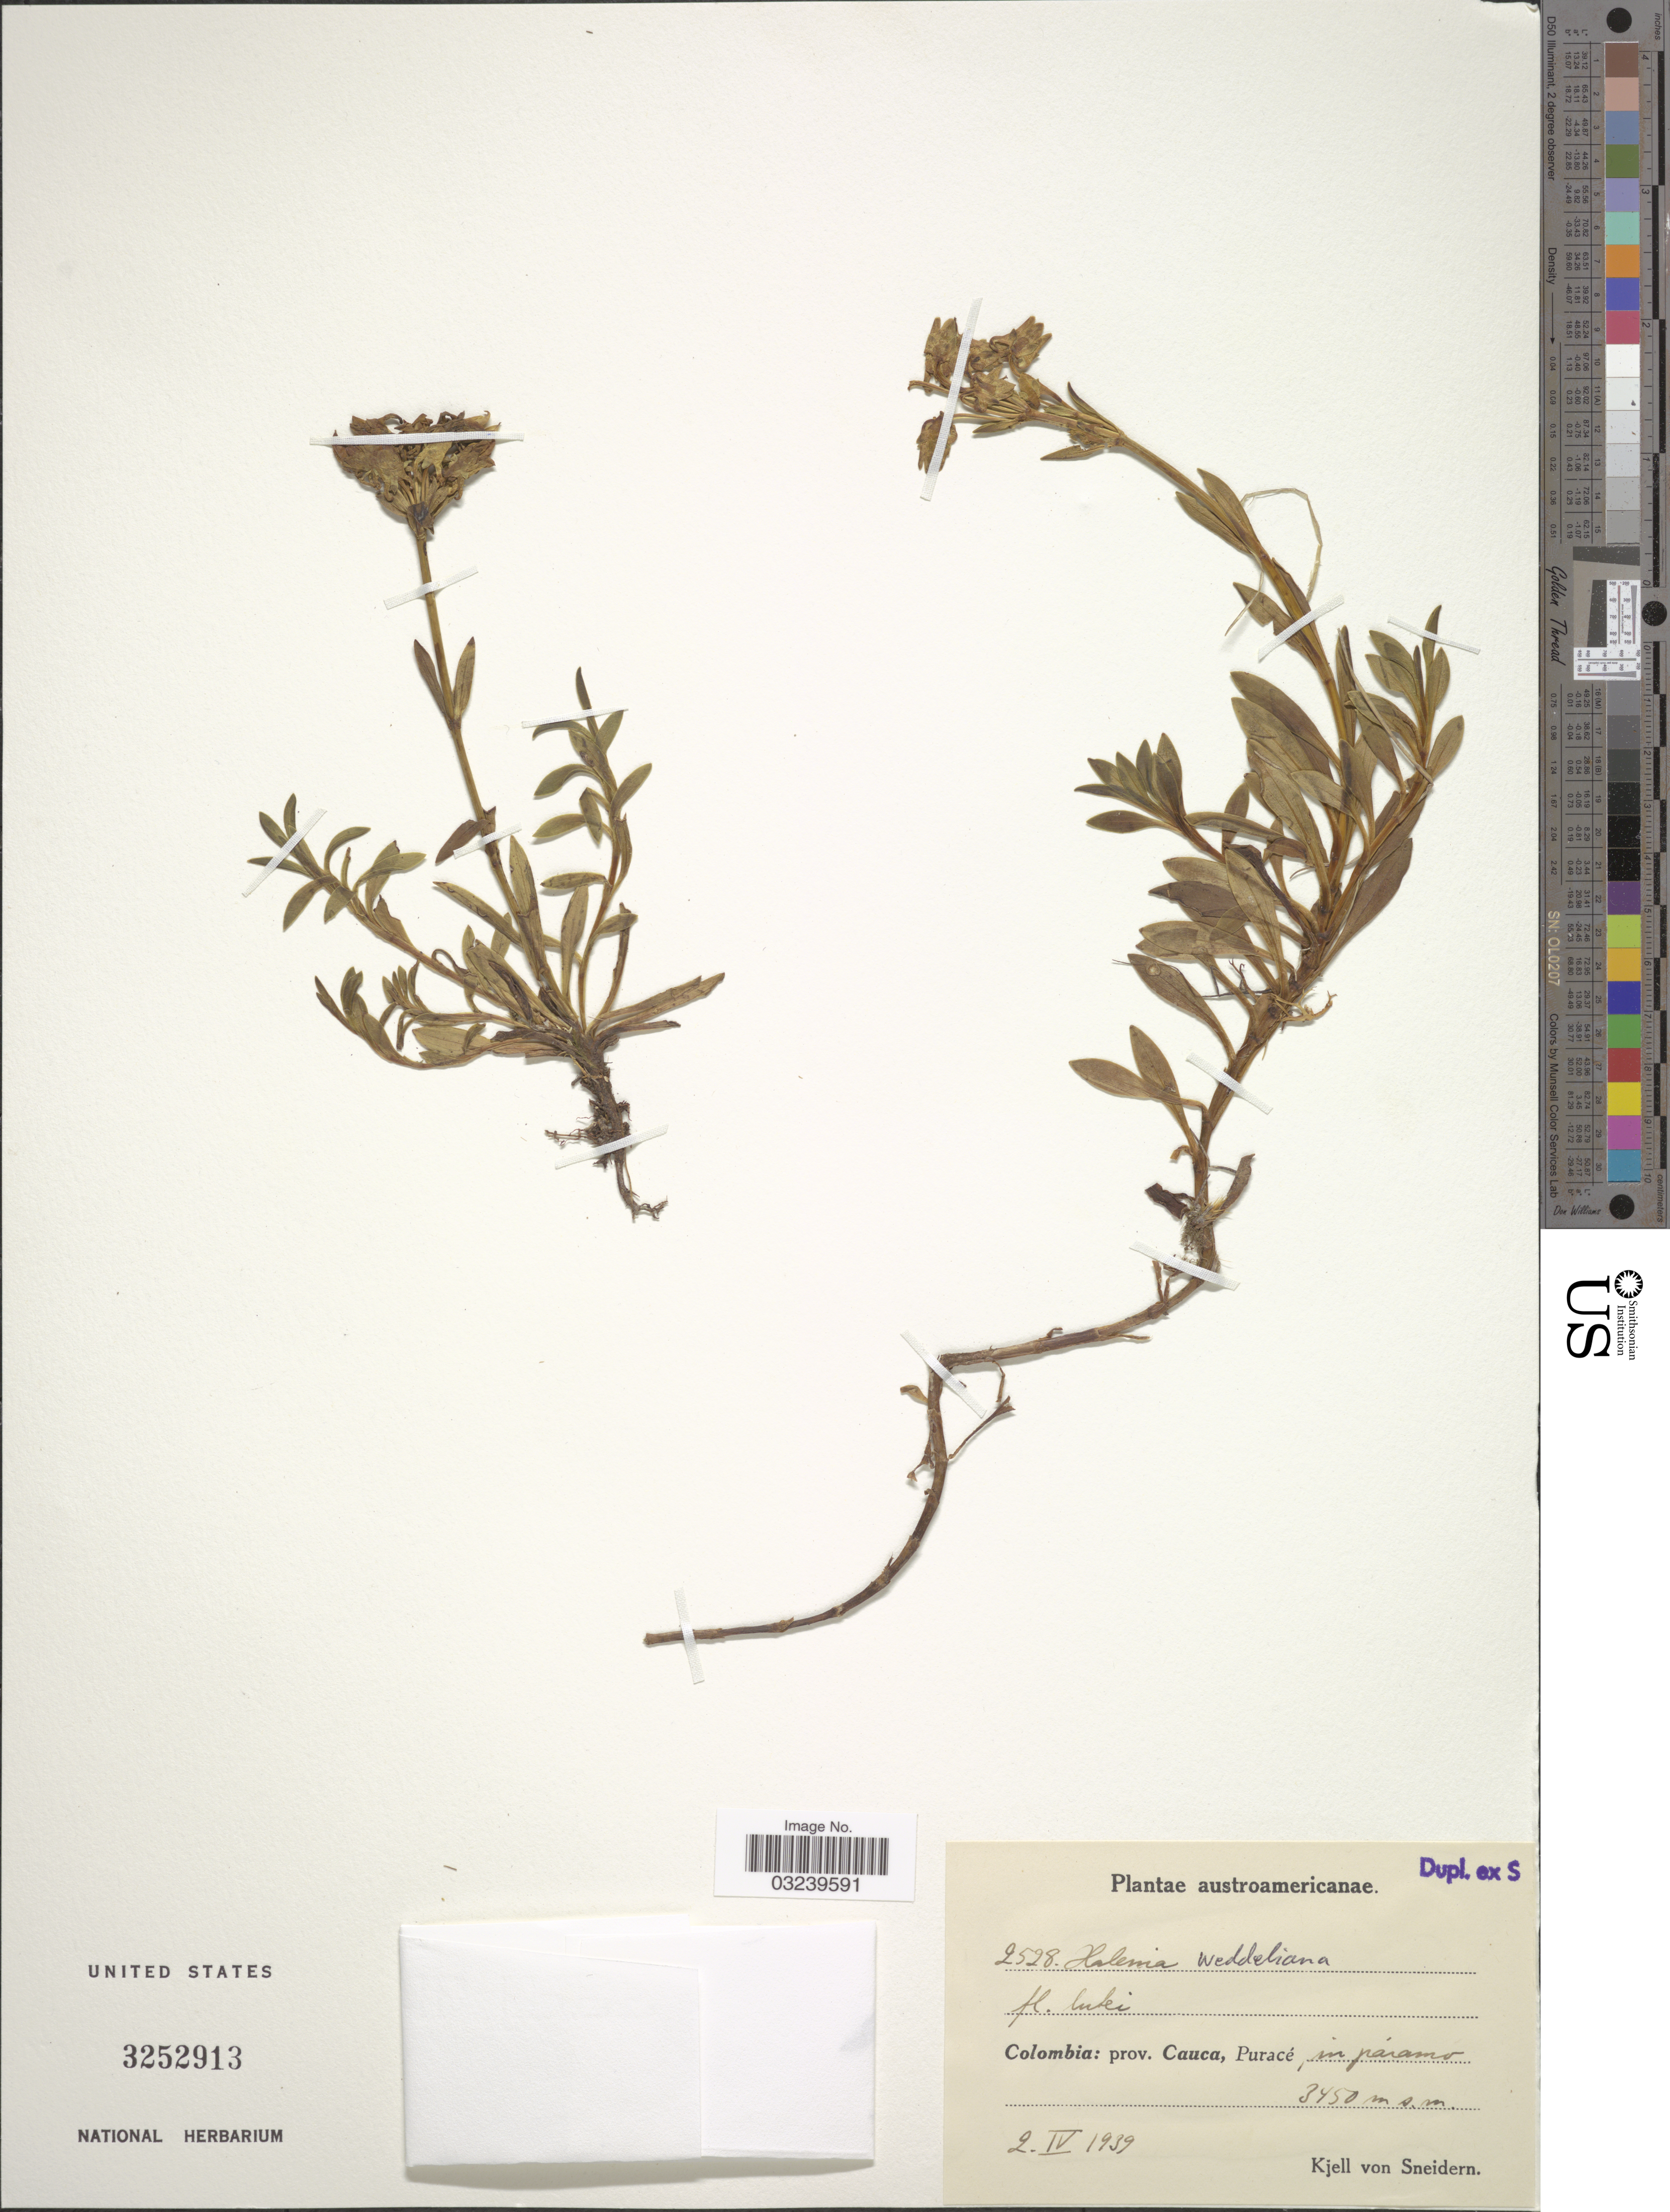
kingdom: Plantae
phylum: Tracheophyta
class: Magnoliopsida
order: Gentianales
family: Gentianaceae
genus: Halenia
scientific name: Halenia weddelliana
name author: Gilg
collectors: K. von Sneidern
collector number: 2528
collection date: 1939-04-02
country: Colombia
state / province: Cauca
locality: Prov. Cauca: Puracé, in páramo.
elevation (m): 3450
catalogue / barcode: US 3252913